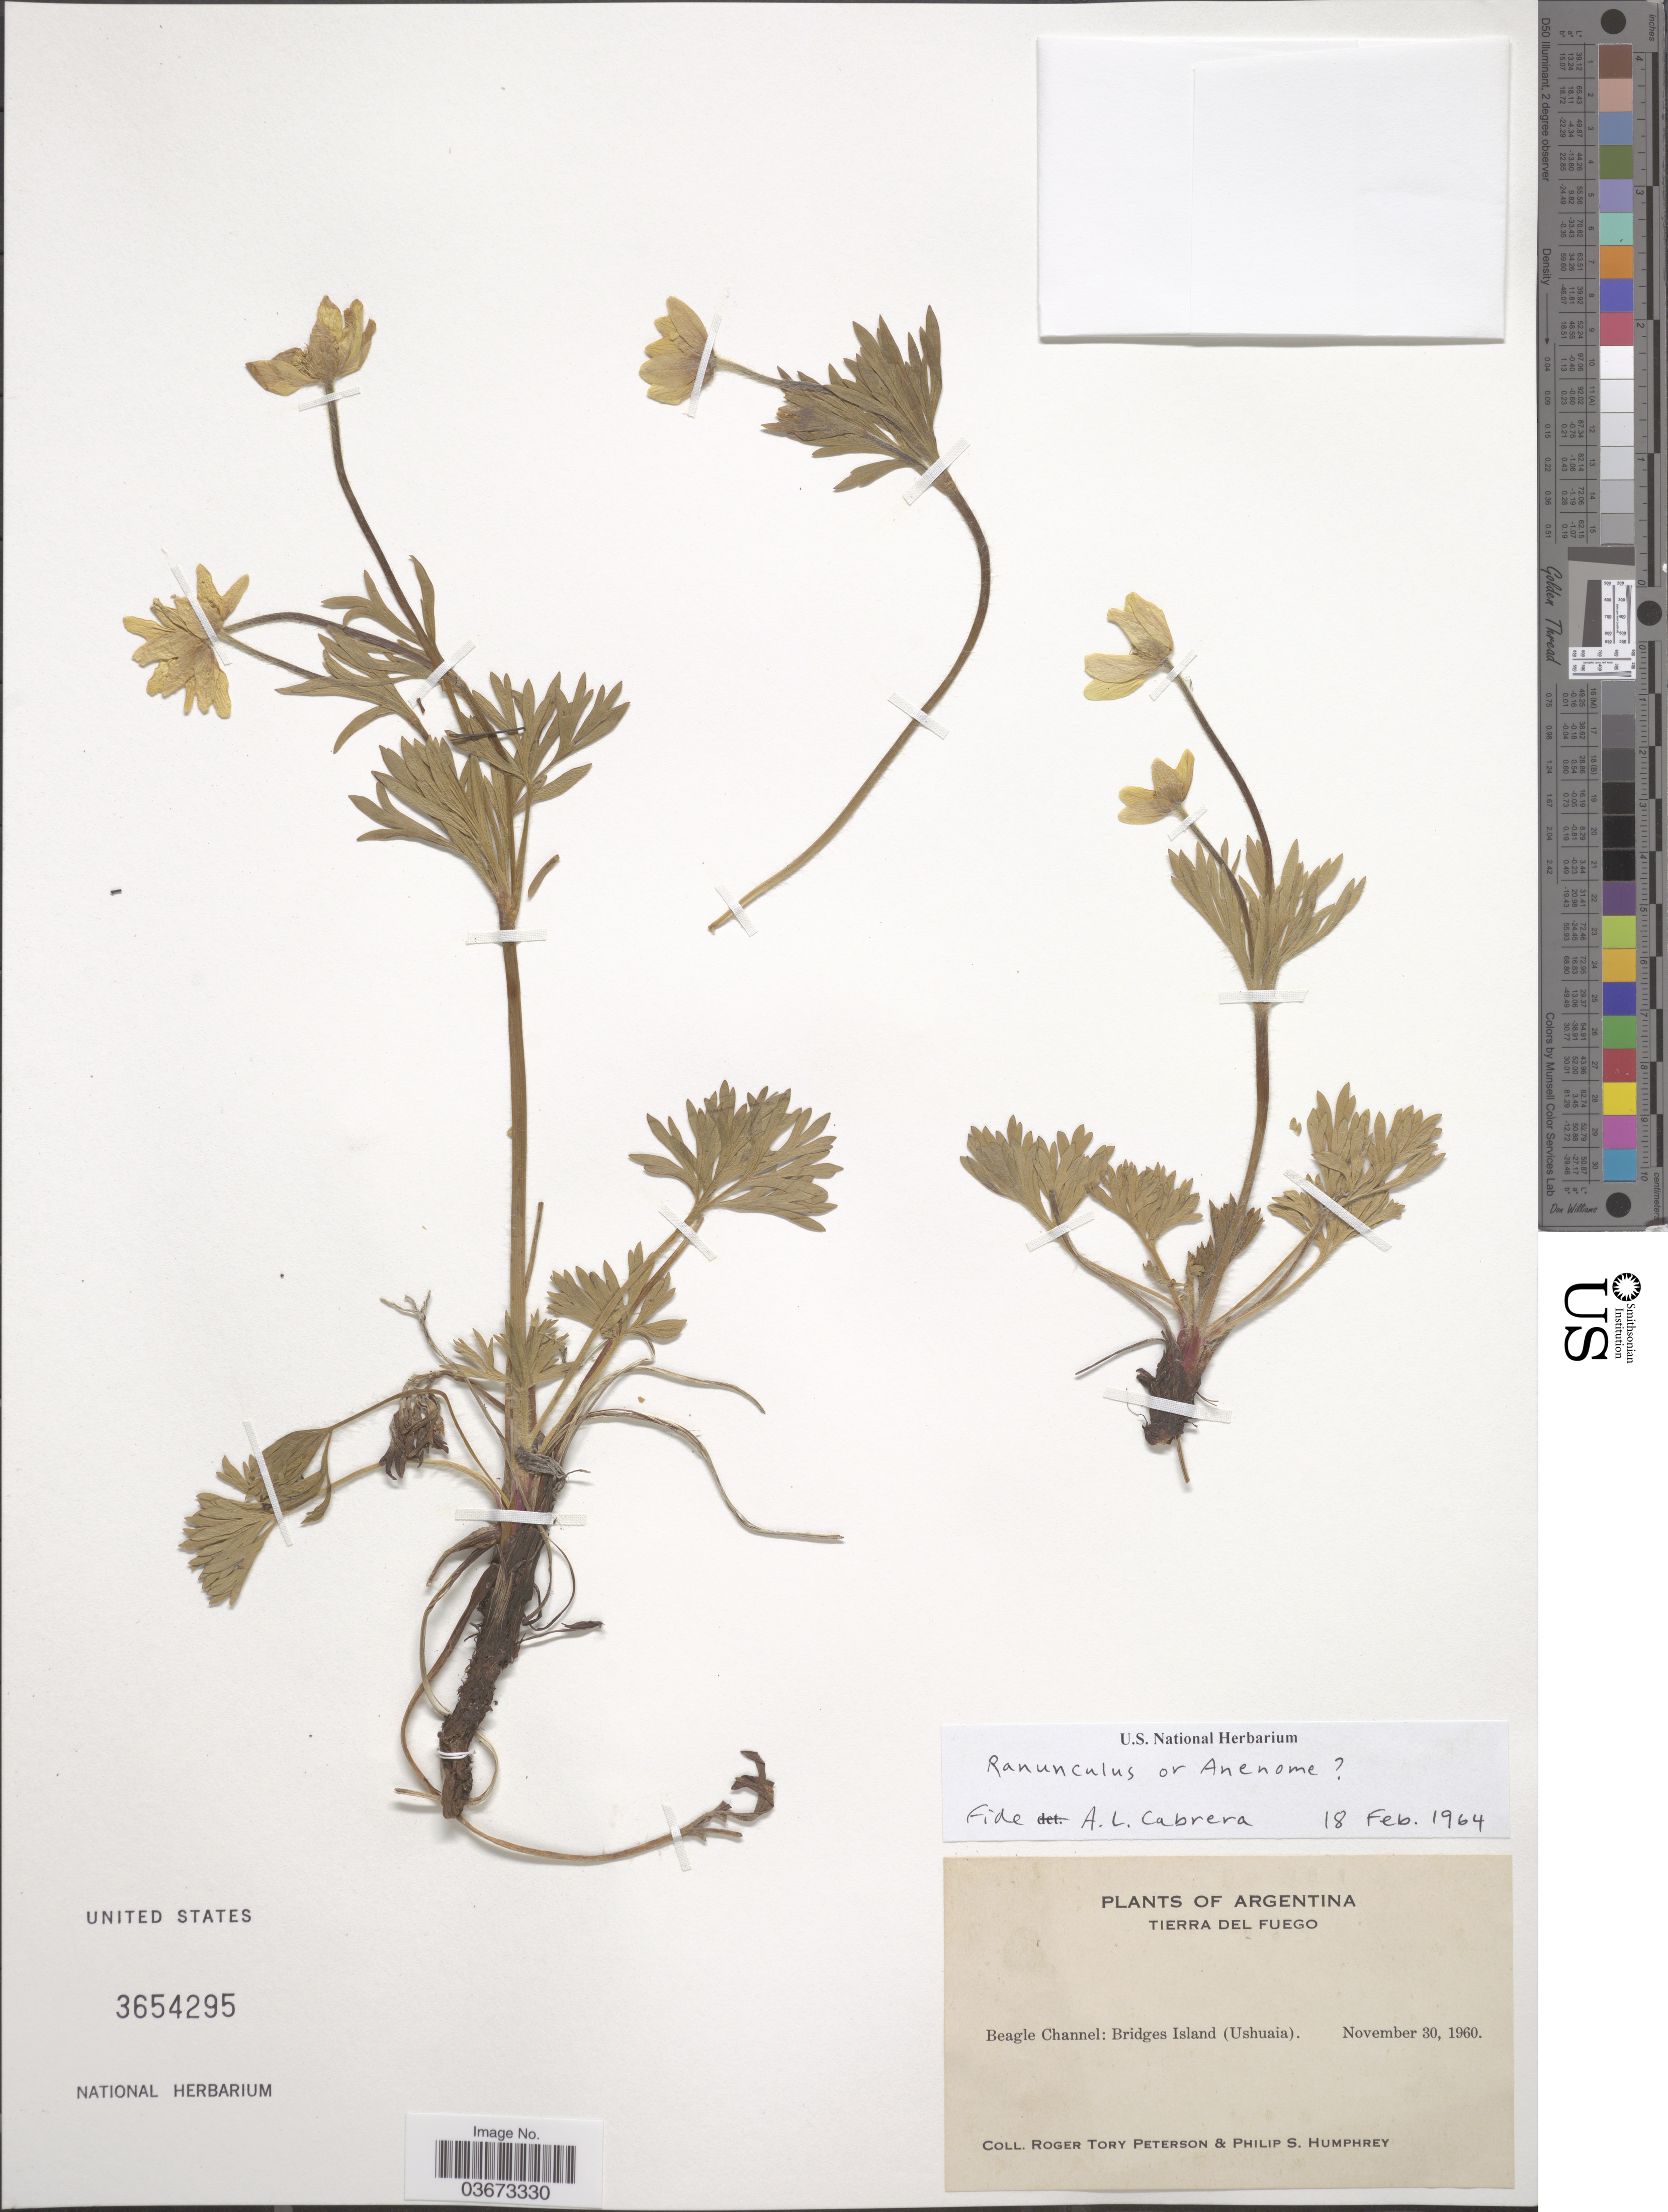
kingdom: Plantae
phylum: Tracheophyta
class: Magnoliopsida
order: Ranunculales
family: Ranunculaceae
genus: Anemone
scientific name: Anemone sp.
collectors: R. Peterson & P. Humphrey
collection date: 1960-11-30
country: Argentina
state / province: Tierra del Fuego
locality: Beagle Channel: Bridges Island (Ushuaia).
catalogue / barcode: US 3654295